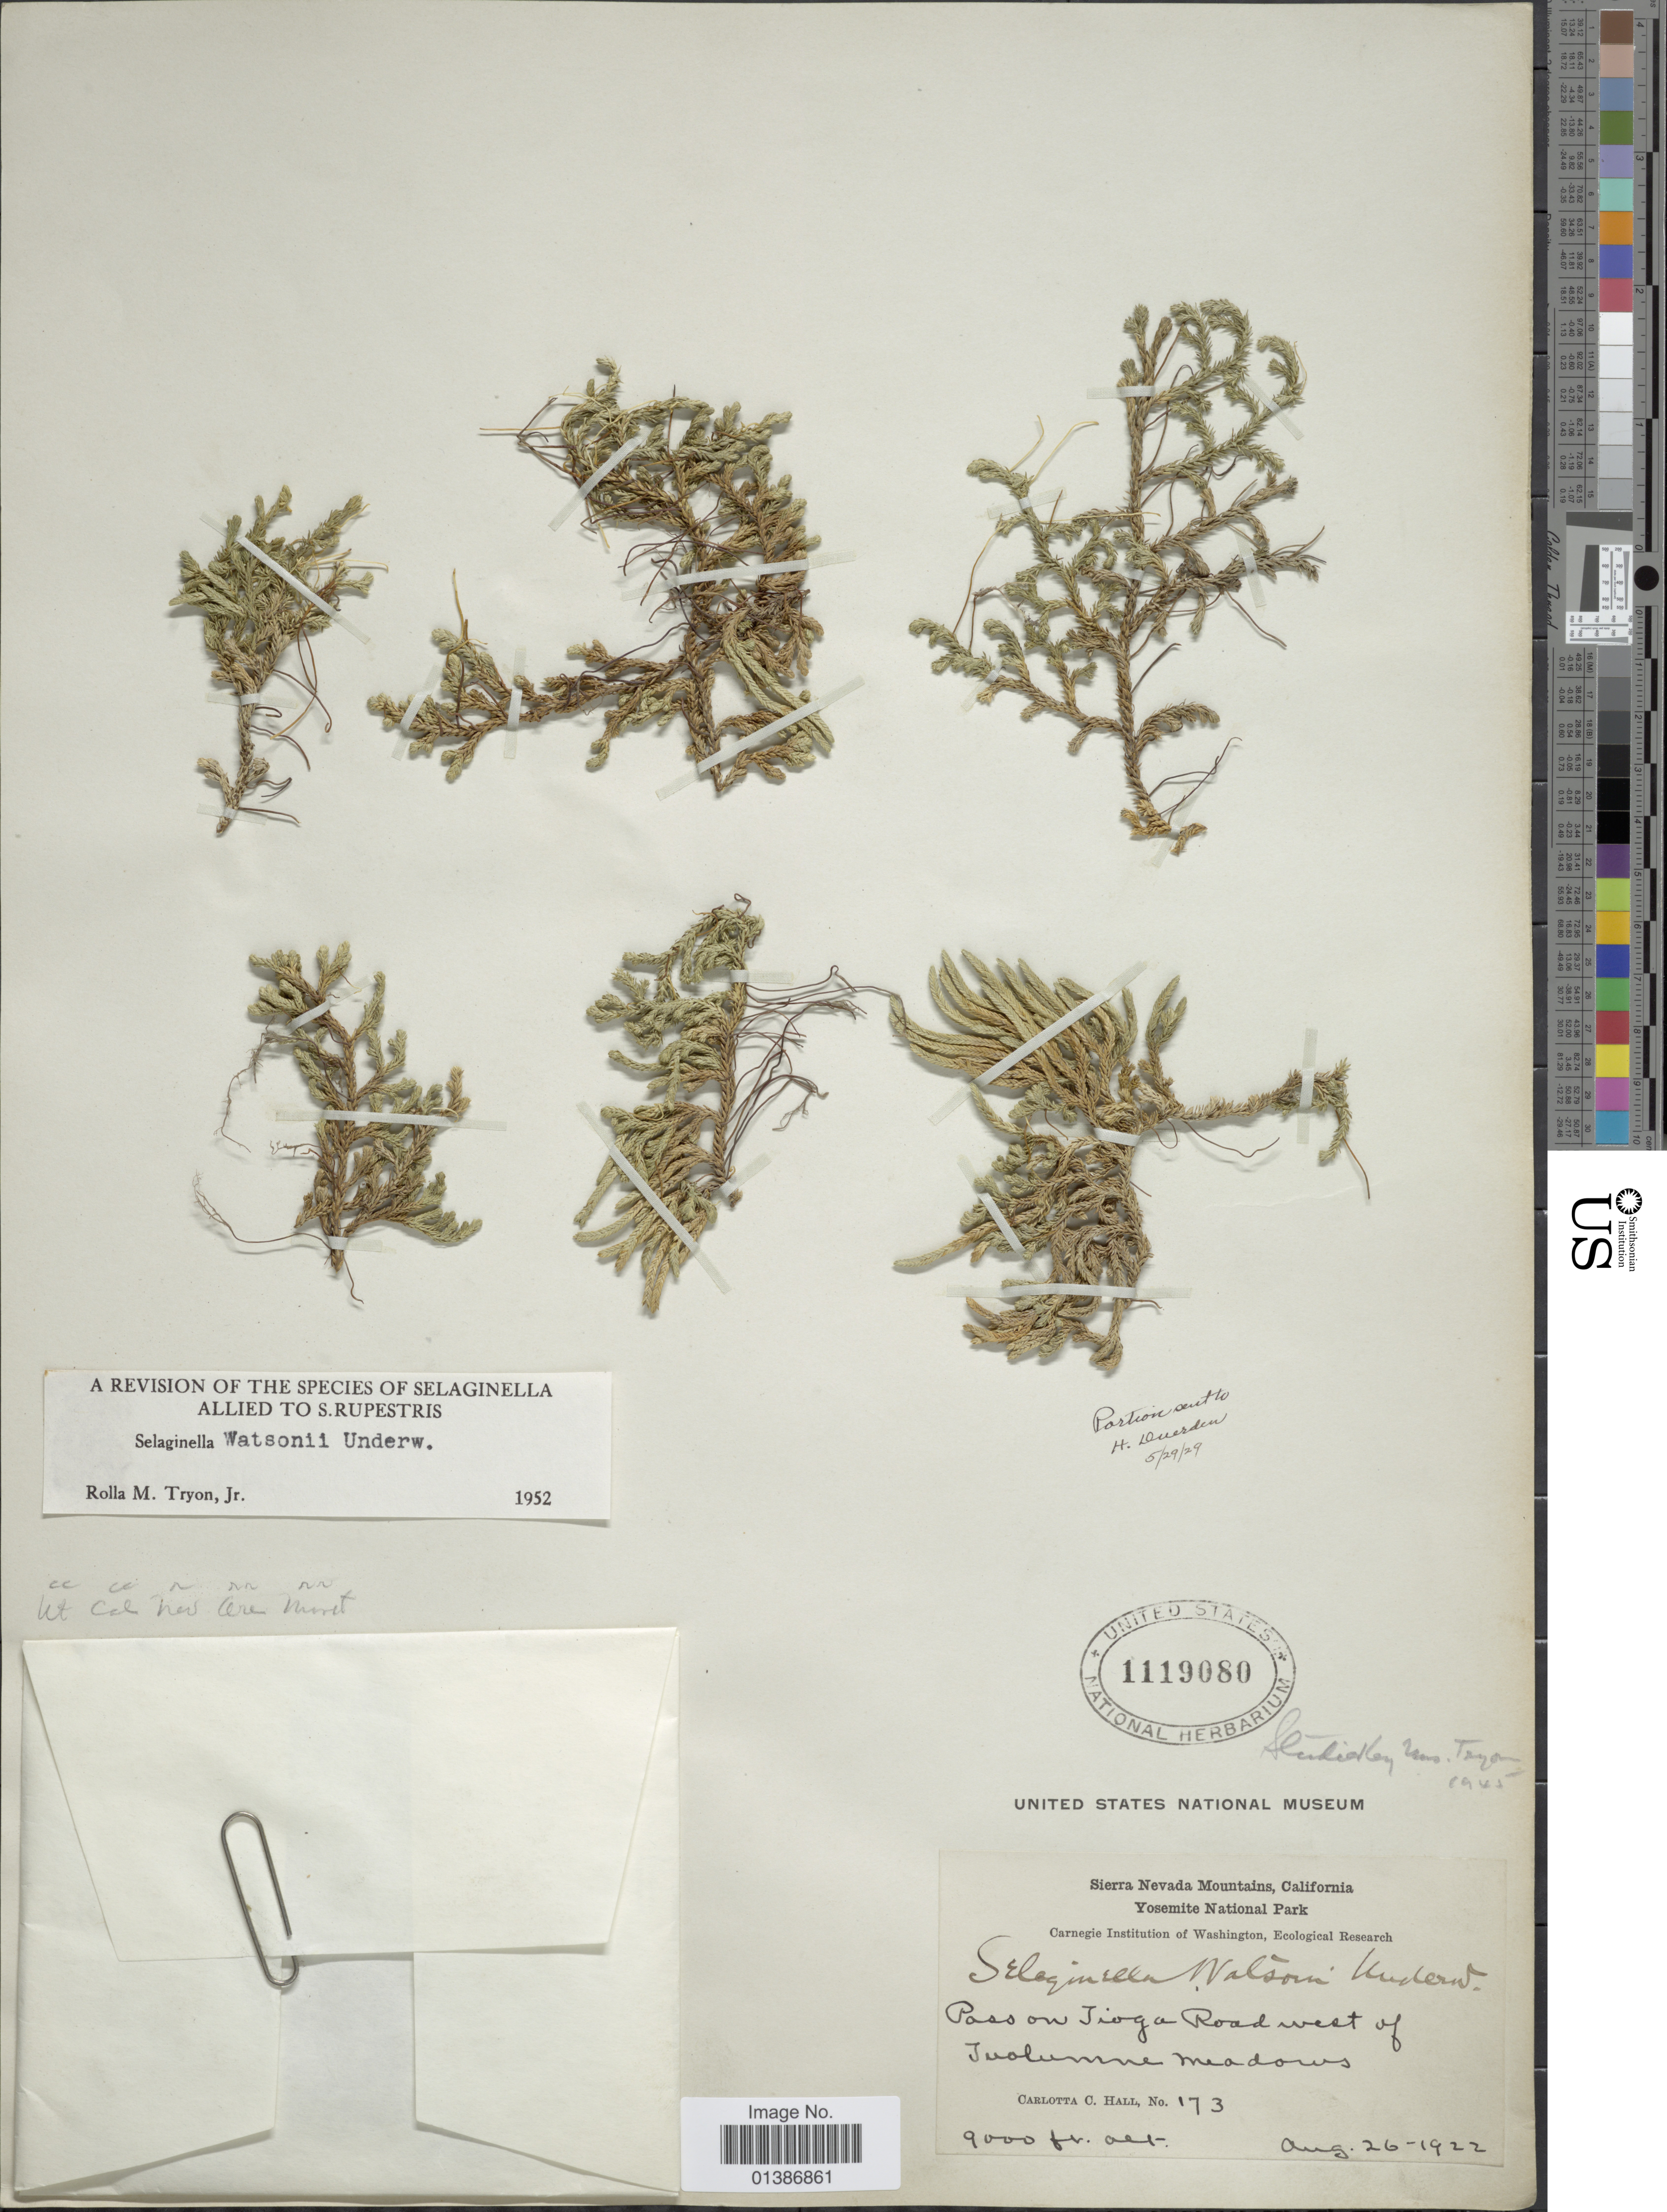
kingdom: Plantae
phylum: Tracheophyta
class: Lycopodiopsida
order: Selaginellales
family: Selaginellaceae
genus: Selaginella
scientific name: Selaginella watsonii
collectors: C. C. Hall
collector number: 173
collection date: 1922-08-26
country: United States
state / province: California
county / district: Tuolumne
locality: Sierra Nevada Mountains, Yosemite National Park. Pass on Tioga Road west of Tuolumne meadows.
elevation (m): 2743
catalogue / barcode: US 1119080